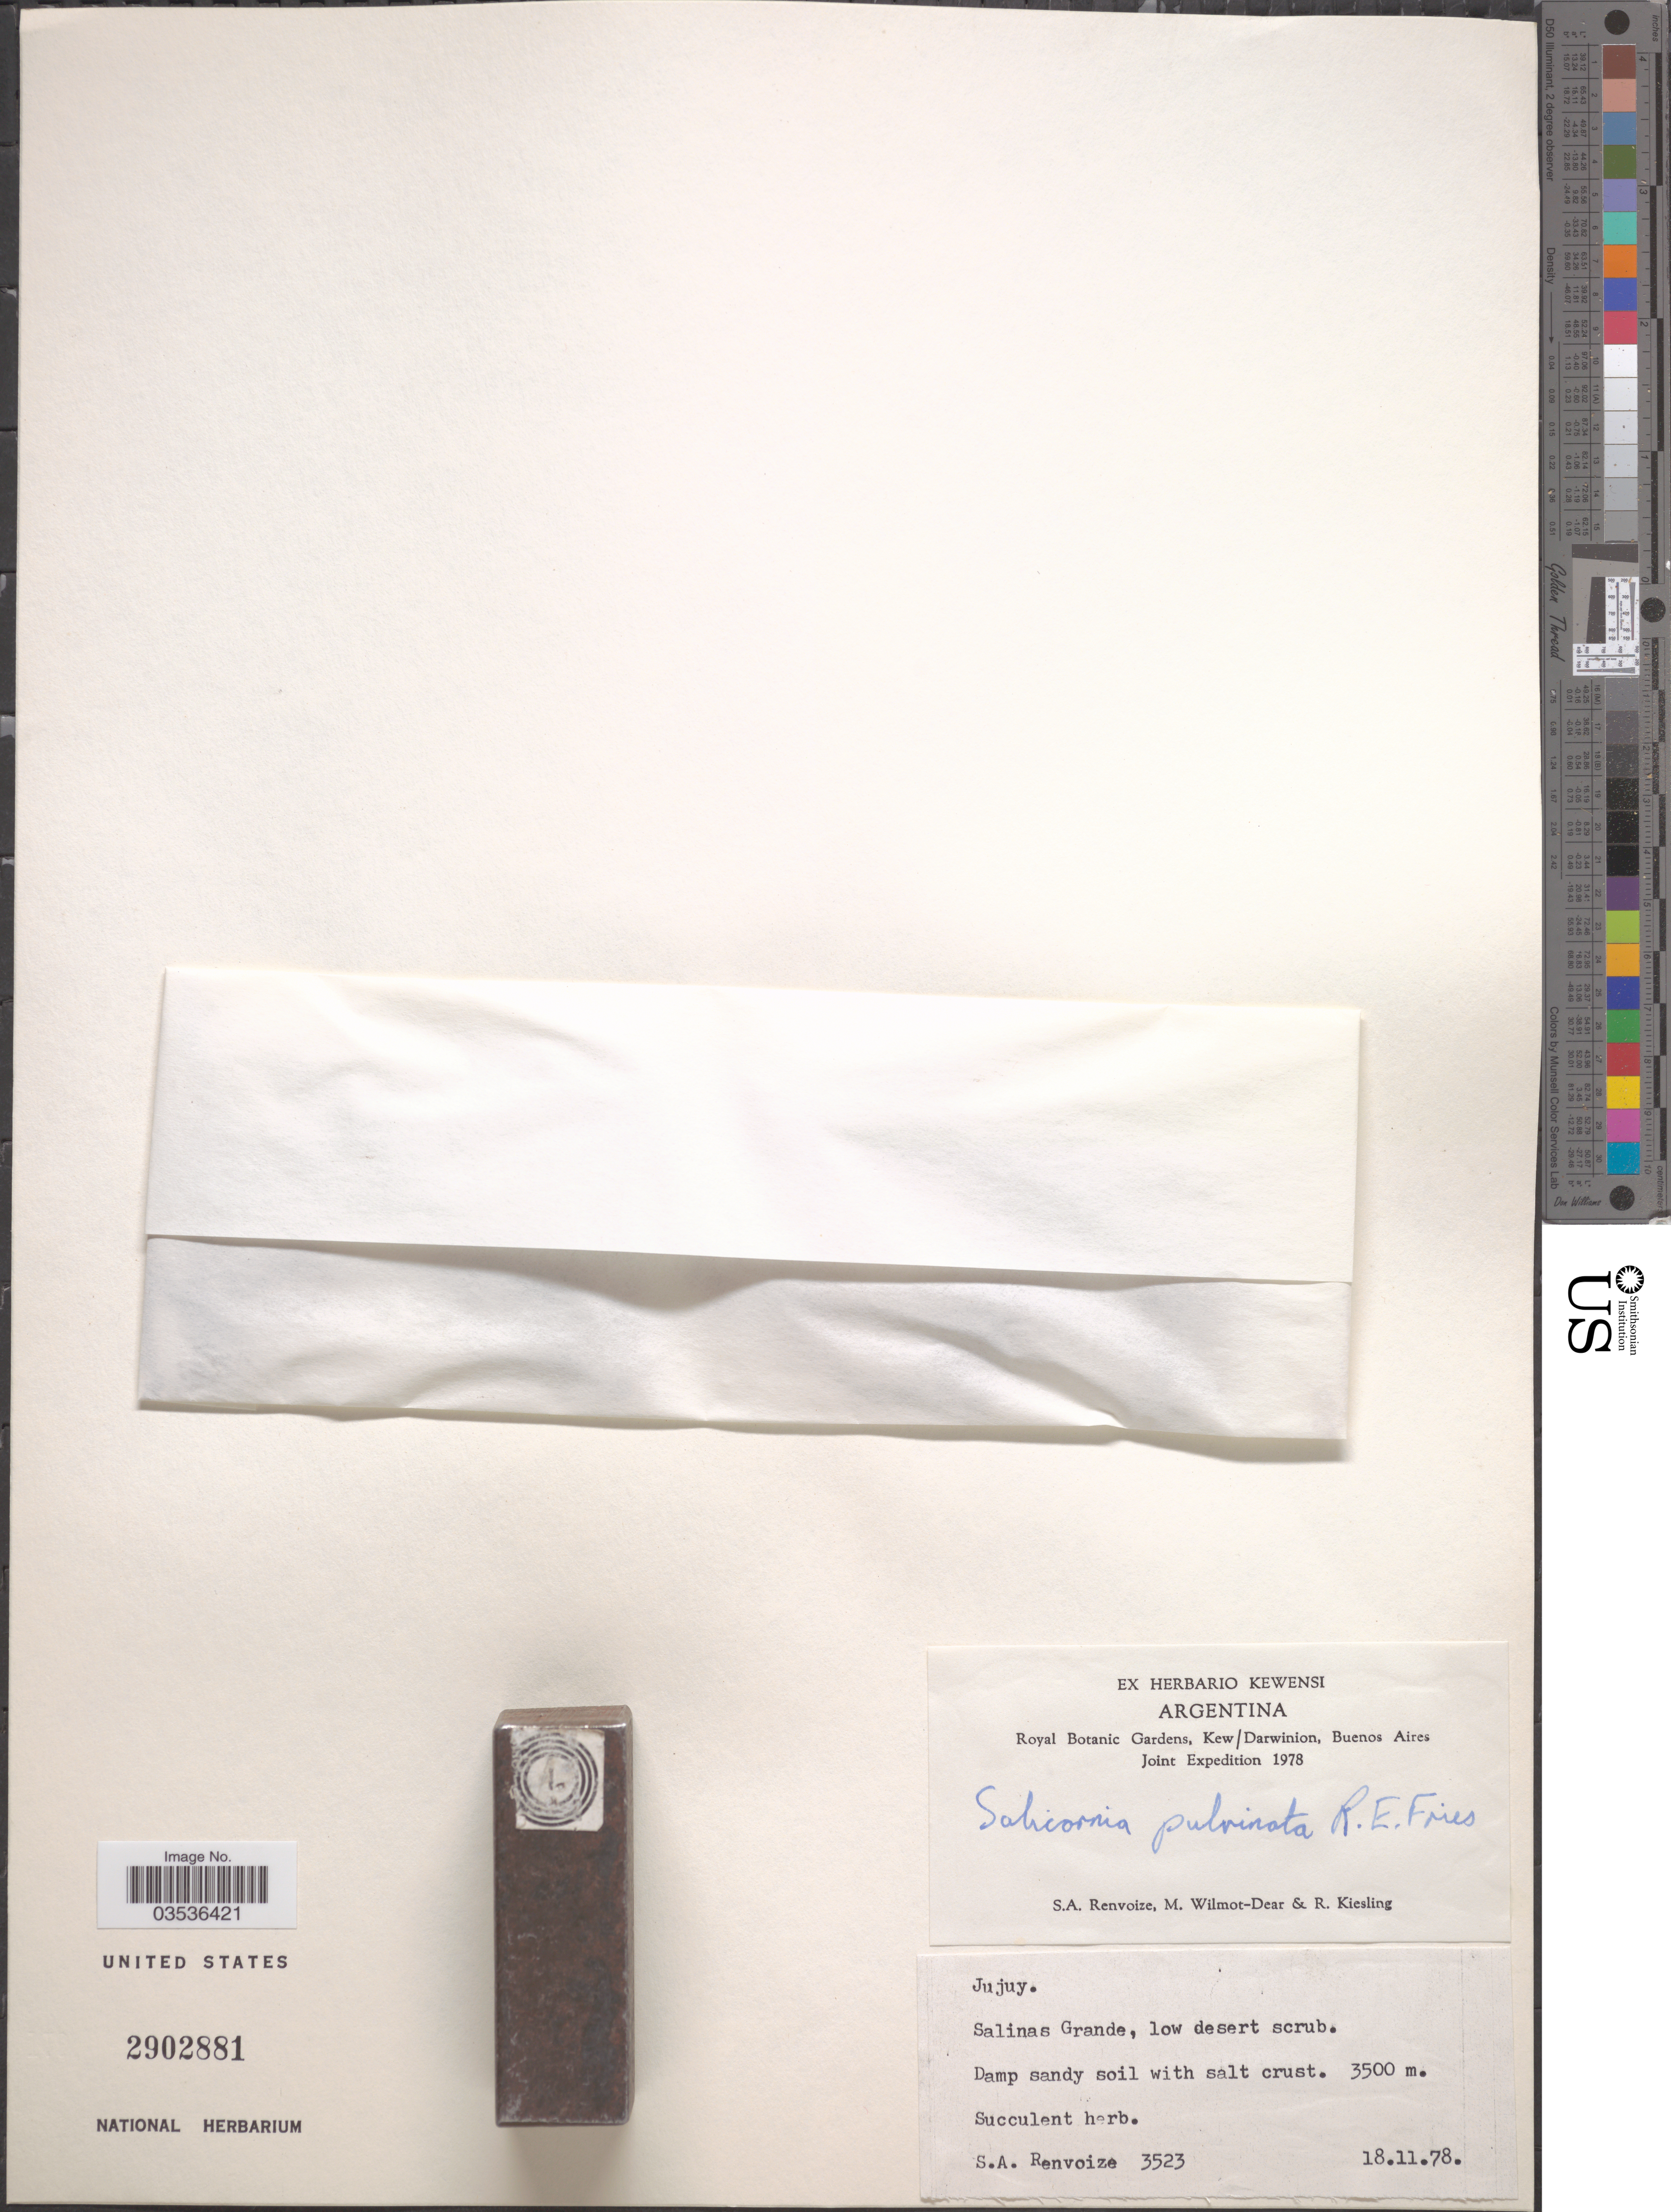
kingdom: Plantae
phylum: Tracheophyta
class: Magnoliopsida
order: Caryophyllales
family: Amaranthaceae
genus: Salicornia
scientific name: Salicornia pulvinata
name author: R.E. Fr.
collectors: S. A. Renvoize, M. Wilmot-Dear & R. Kiesling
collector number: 3523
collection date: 1978-11-18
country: Argentina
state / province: Jujuy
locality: Salinas Grande, low desert scrub.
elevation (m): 3500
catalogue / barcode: US 2902881